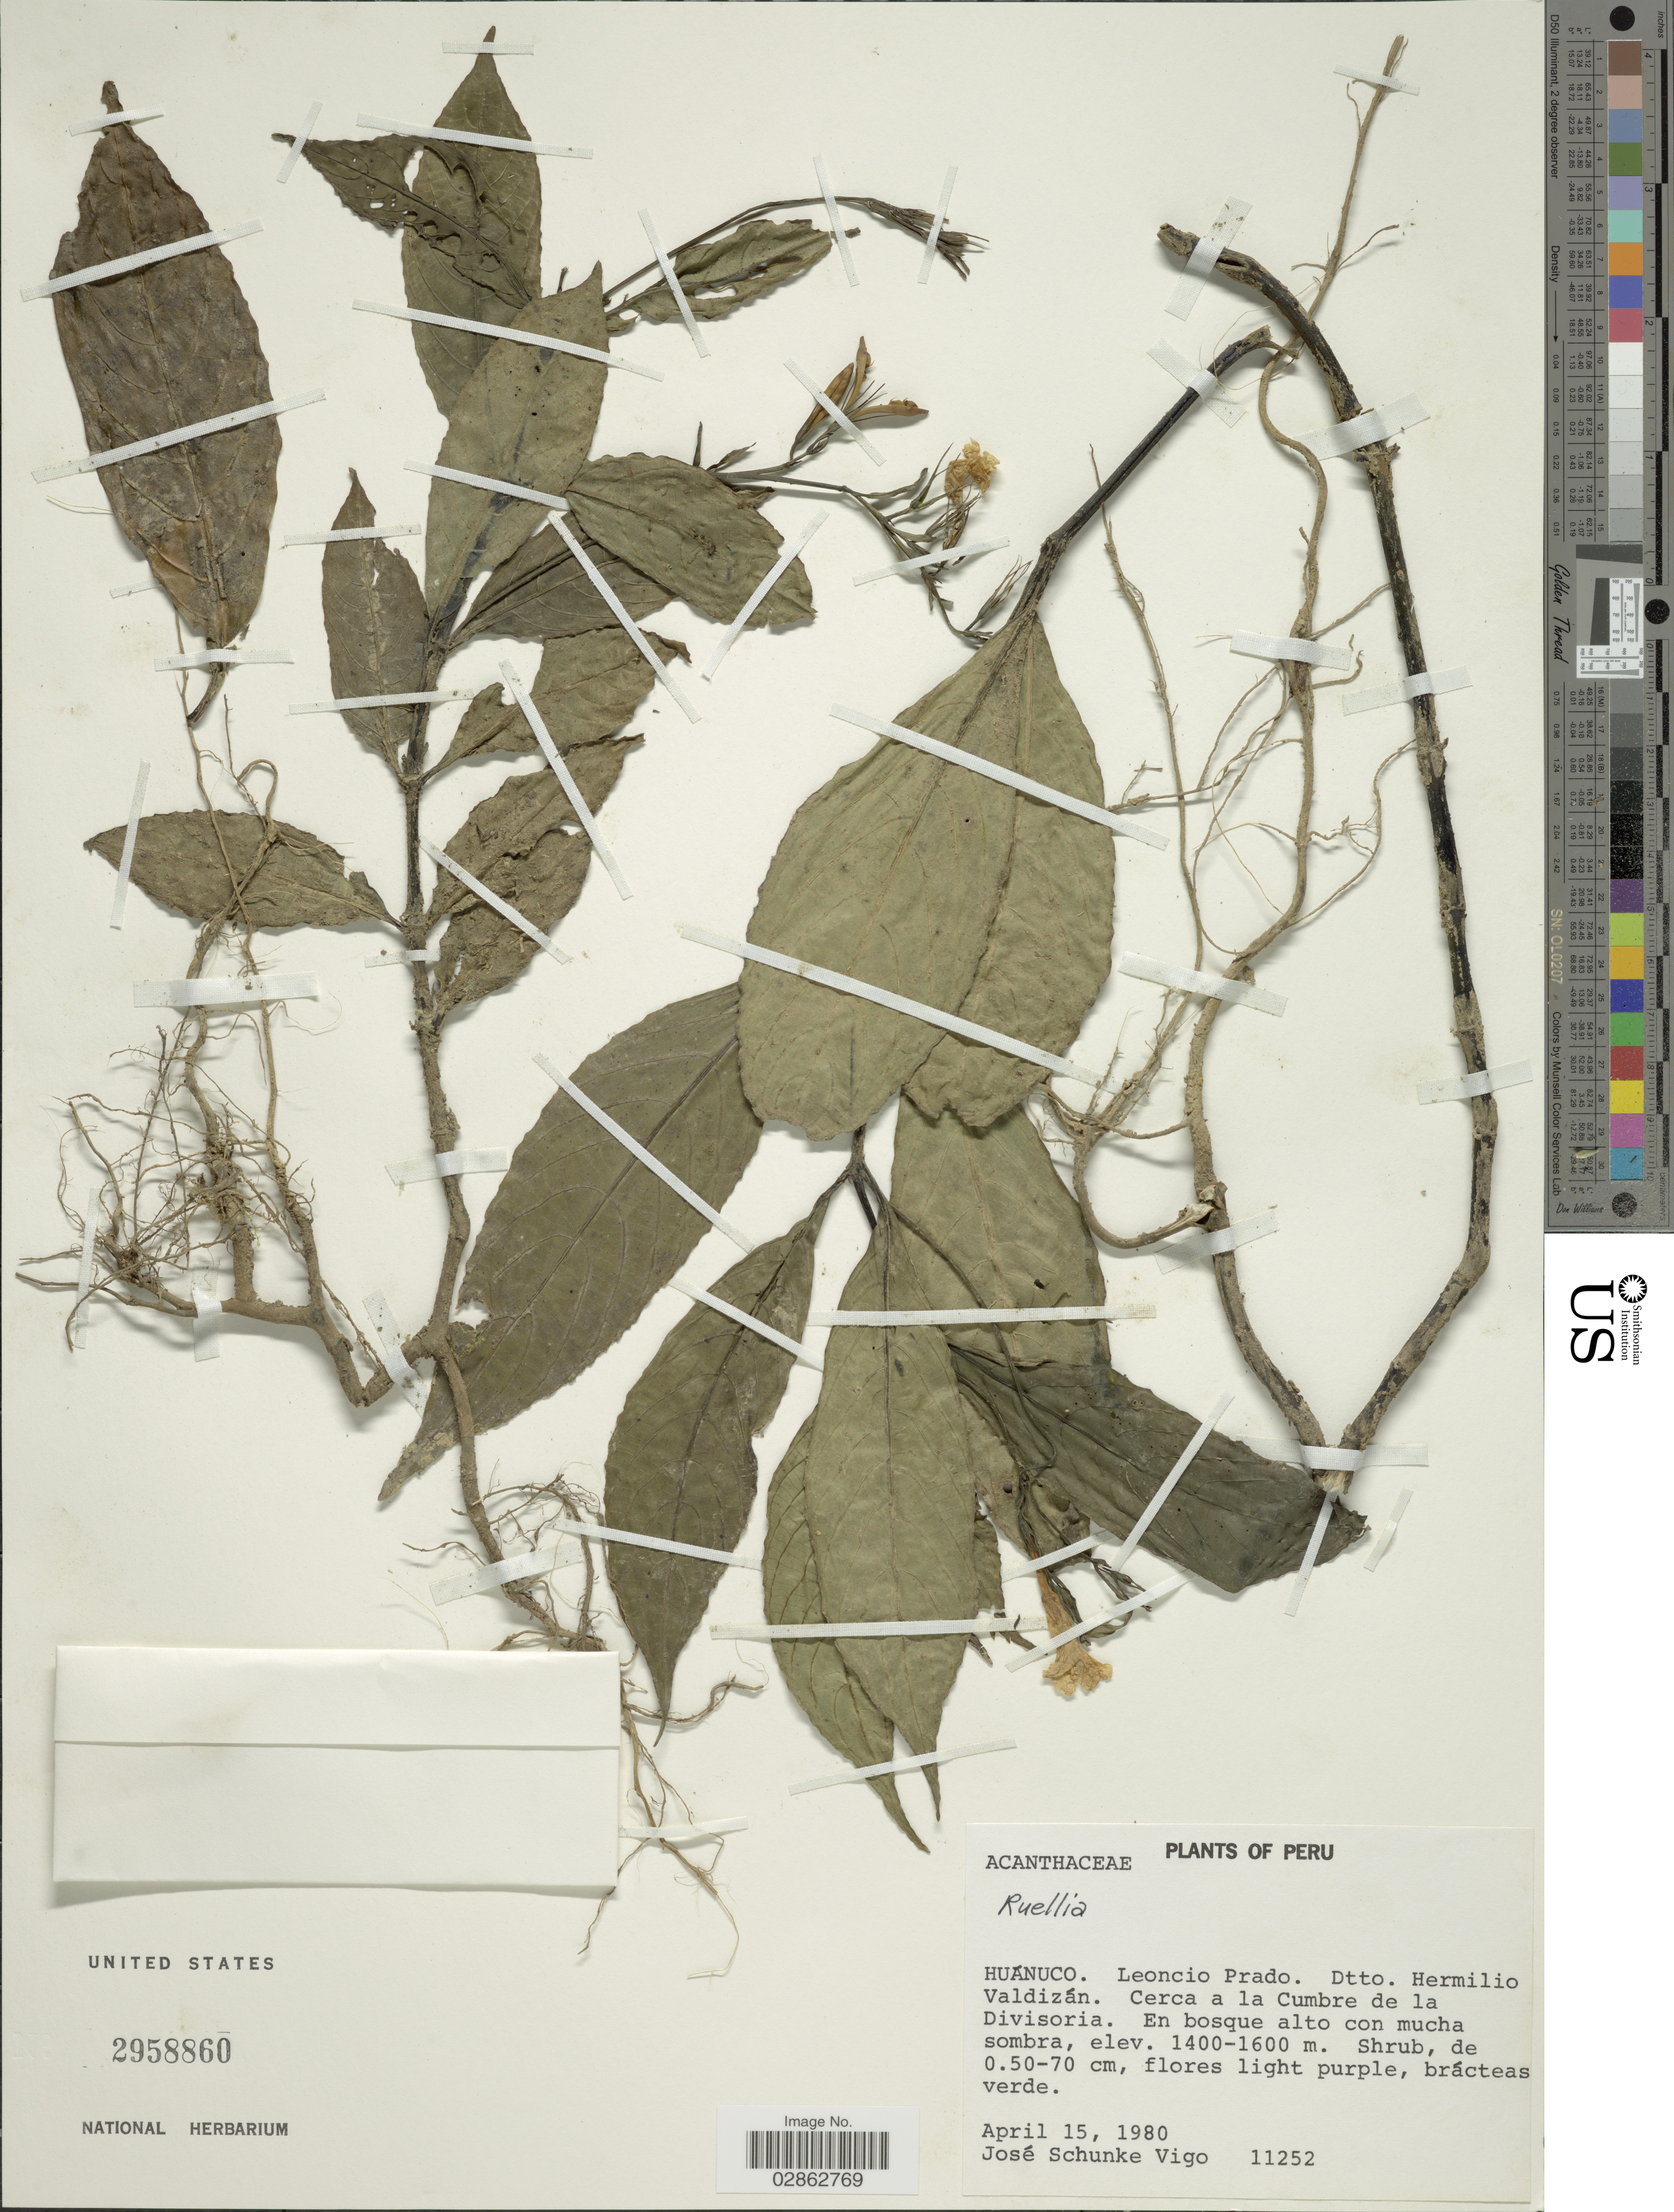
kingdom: Plantae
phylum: Tracheophyta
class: Magnoliopsida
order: Lamiales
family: Acanthaceae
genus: Ruellia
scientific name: Ruellia sp.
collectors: J. Schunke Vigo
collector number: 11252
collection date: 1980-04-15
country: Peru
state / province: Huánuco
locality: Leoncio Prado. Dtto. Hermilio Valdizán. Cerca a la Cumbre de la Divisoria.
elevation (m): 1400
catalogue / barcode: US 2958860